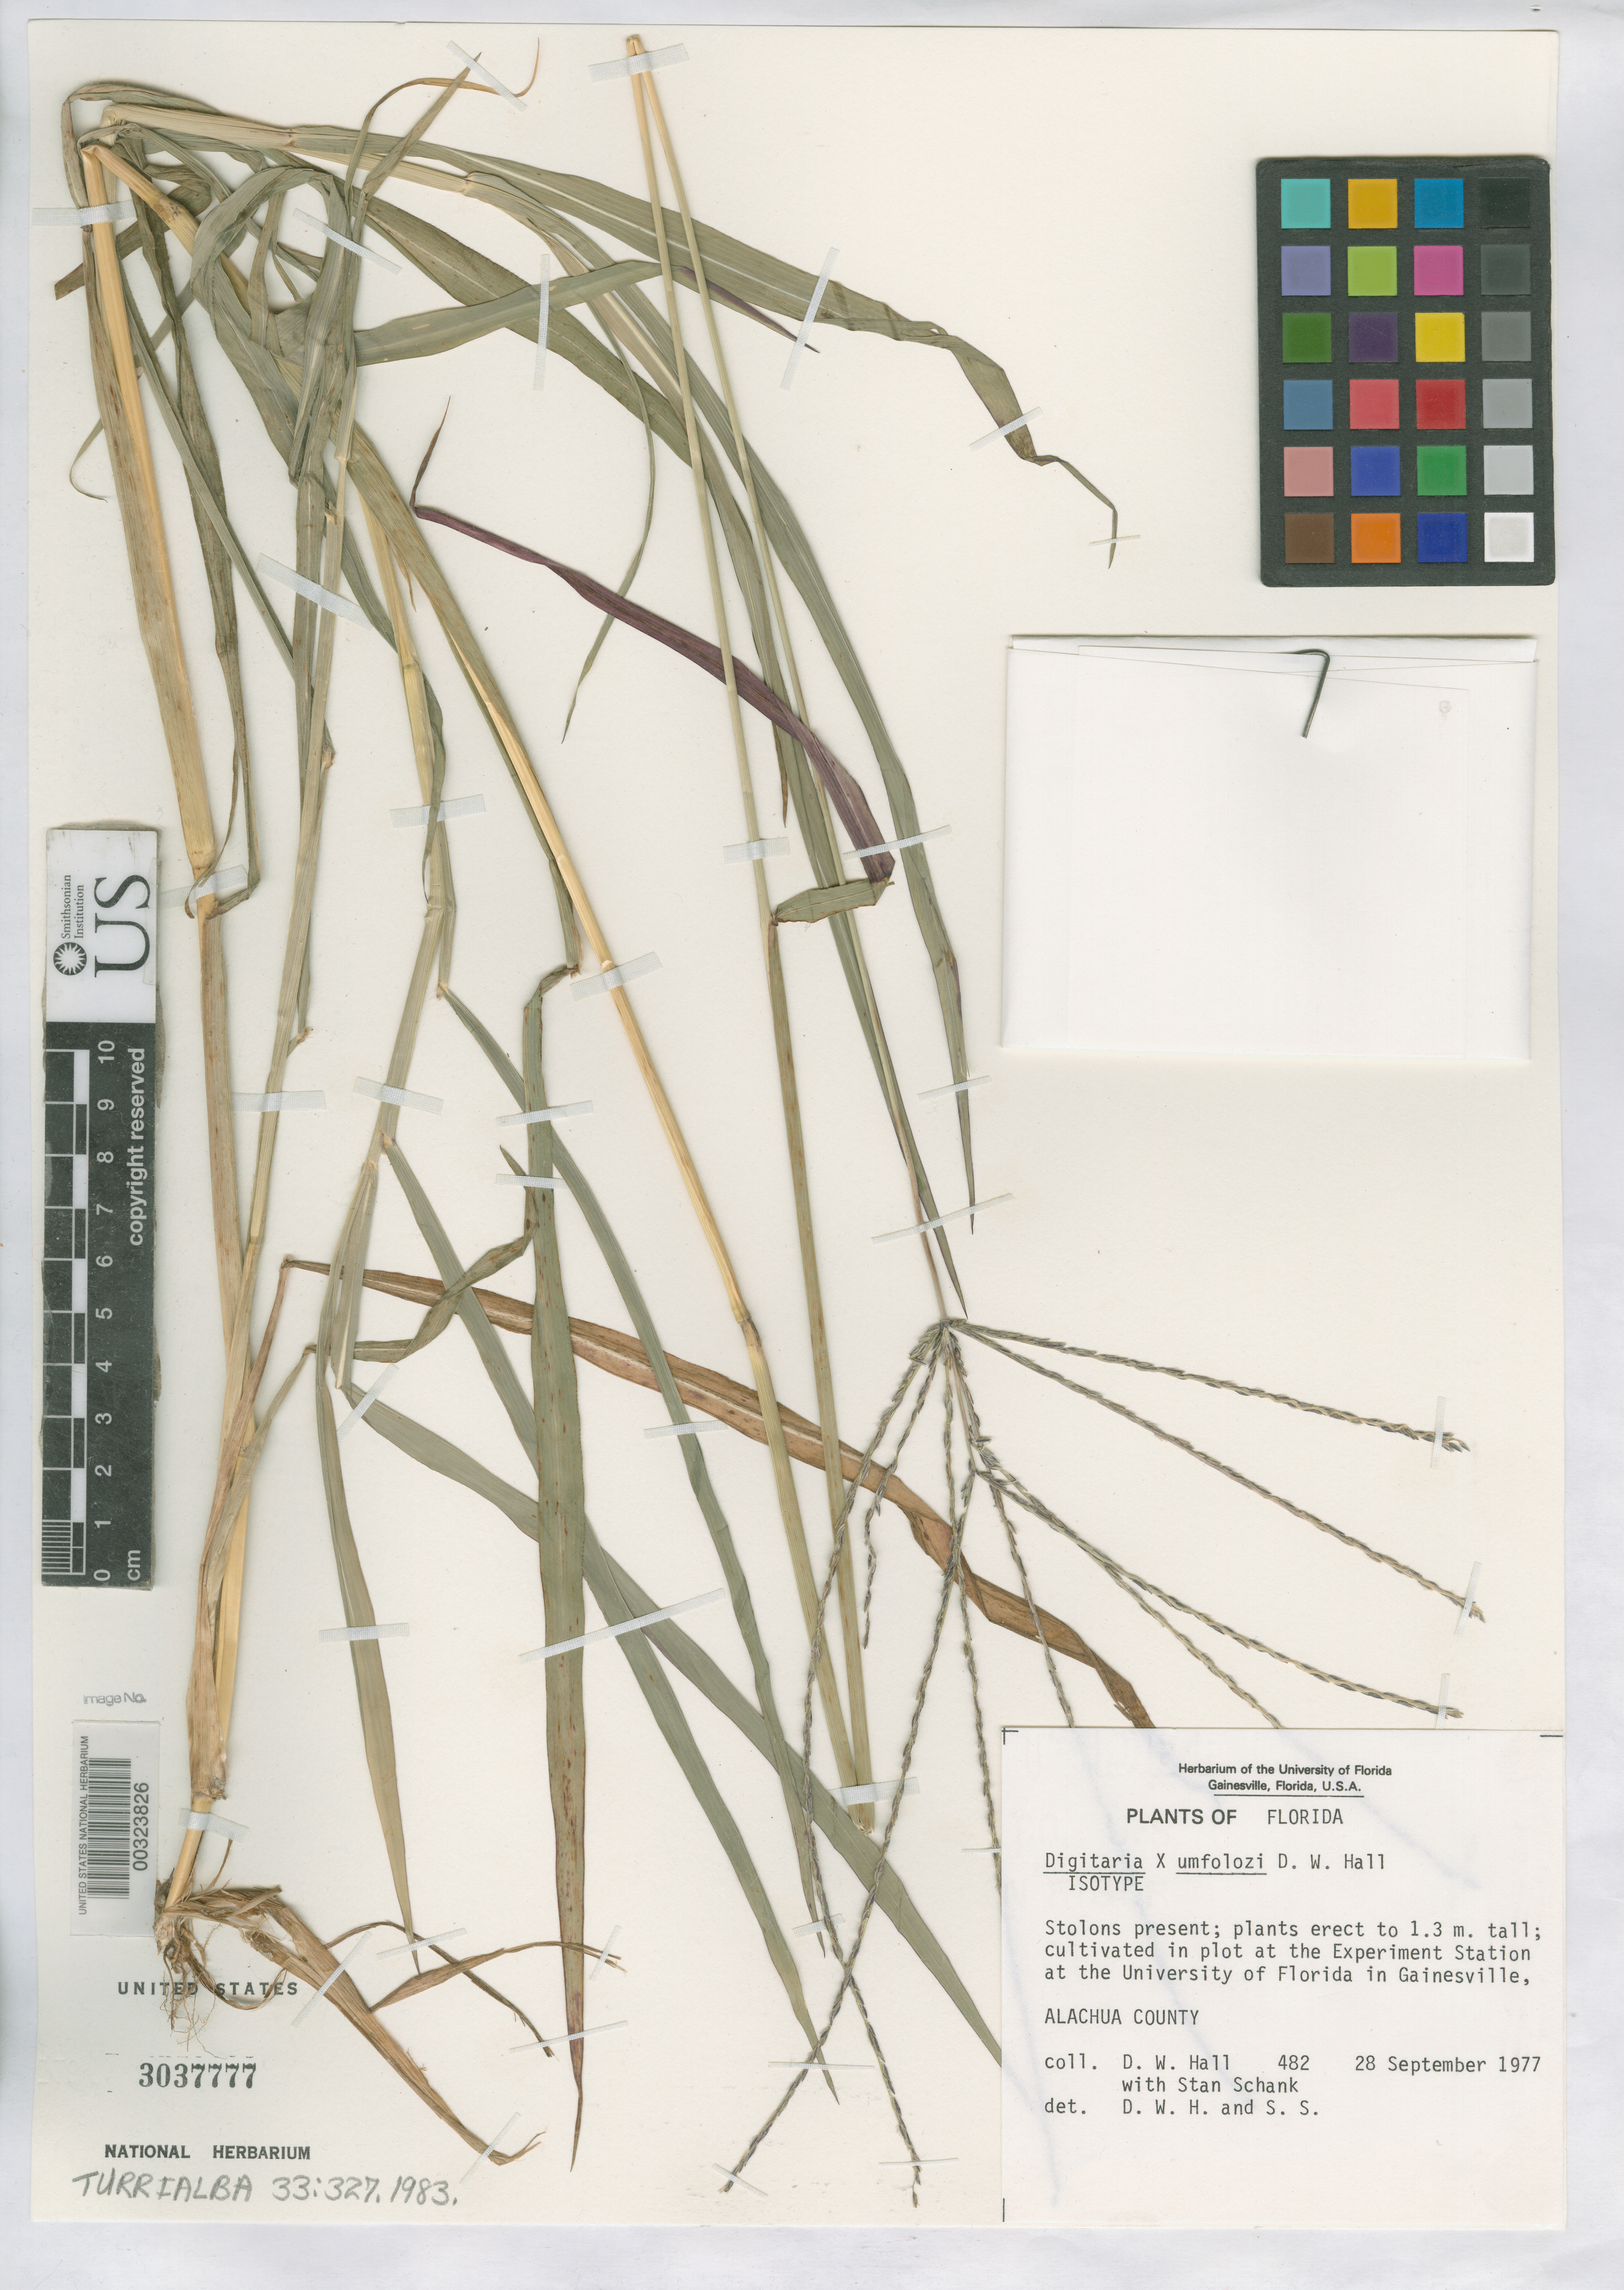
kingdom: Plantae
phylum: Tracheophyta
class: Liliopsida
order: Poales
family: Poaceae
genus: Digitaria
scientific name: Digitaria x umfolozi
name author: D.W. Hall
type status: Isotype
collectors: D. W. Hall & S. Schank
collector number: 482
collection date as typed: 28 Sep 1977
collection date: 1977-09-28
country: United States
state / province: Florida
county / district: Alachua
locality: Cultivated in plot at experiment station at Univ. of Florida in Gainesville.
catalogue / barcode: US 3037777